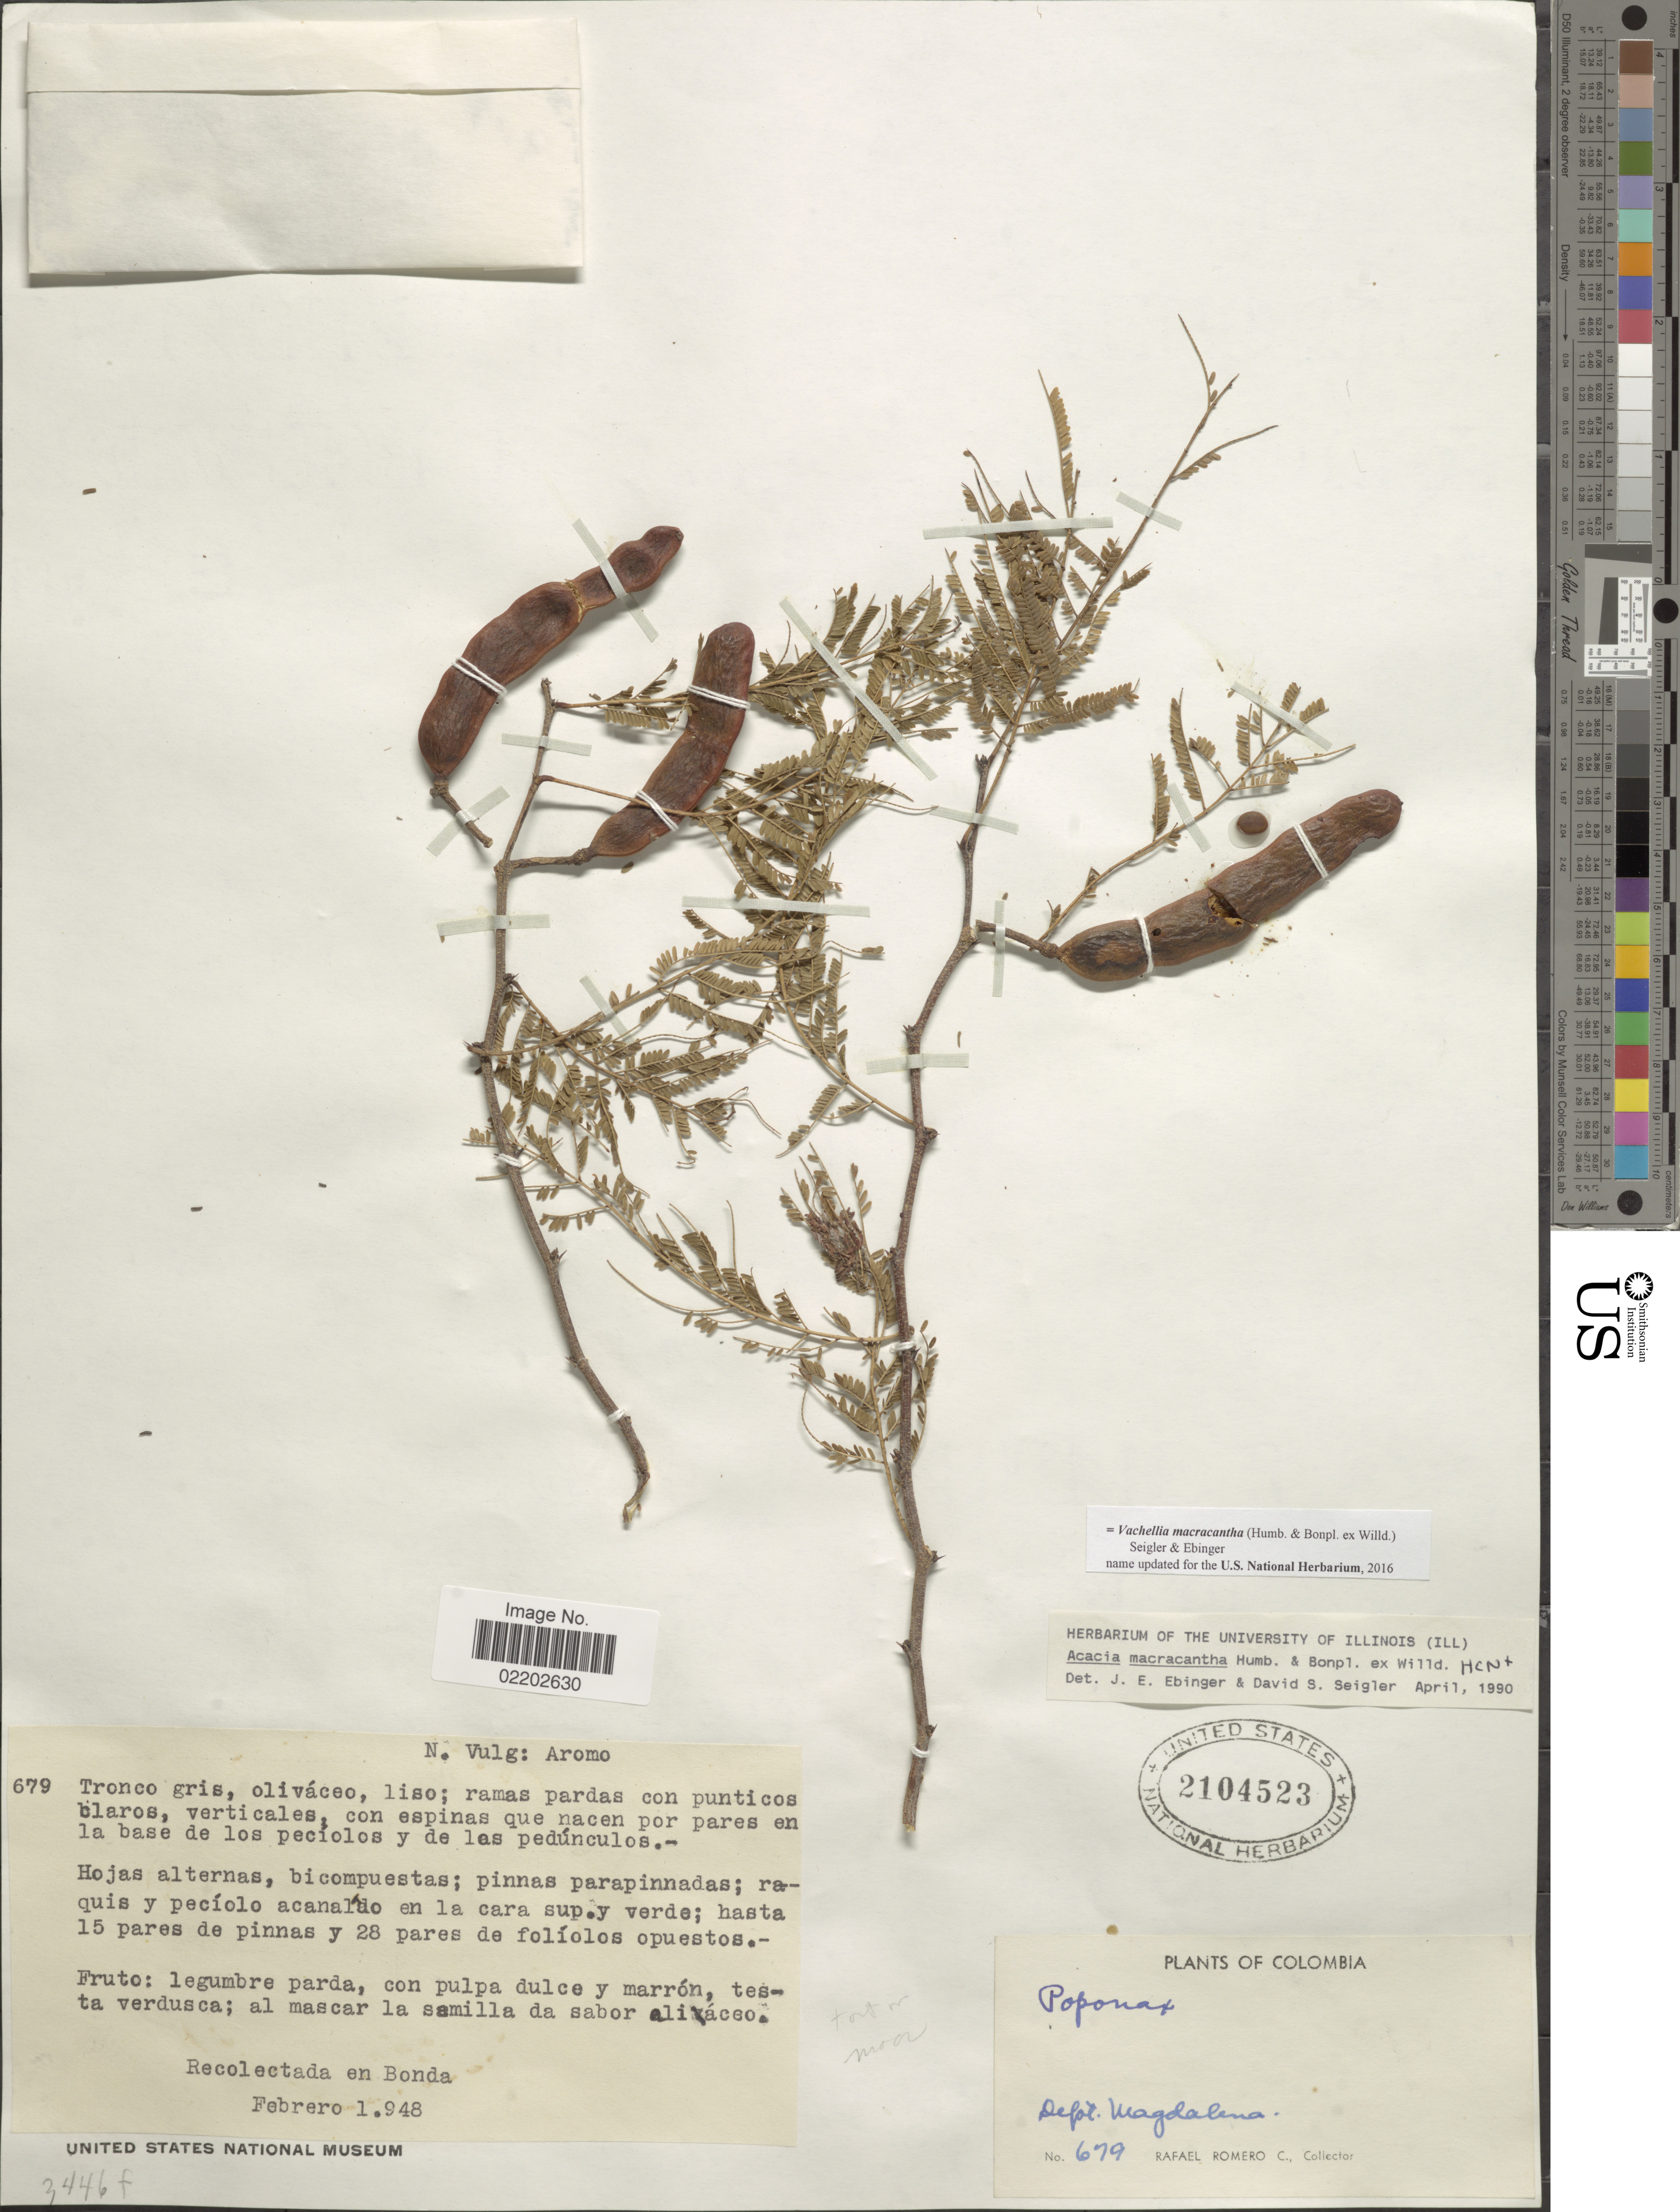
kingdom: Plantae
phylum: Tracheophyta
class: Magnoliopsida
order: Fabales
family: Fabaceae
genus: Vachellia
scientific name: Vachellia macracantha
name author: (Humb. & Bonpl. ex Willd.) Seigler & Ebinger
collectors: R. Romero Castañeda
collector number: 679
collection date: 1948-02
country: Colombia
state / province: Magdalena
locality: Dept. Magdalena. Colombia.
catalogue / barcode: US 2104523